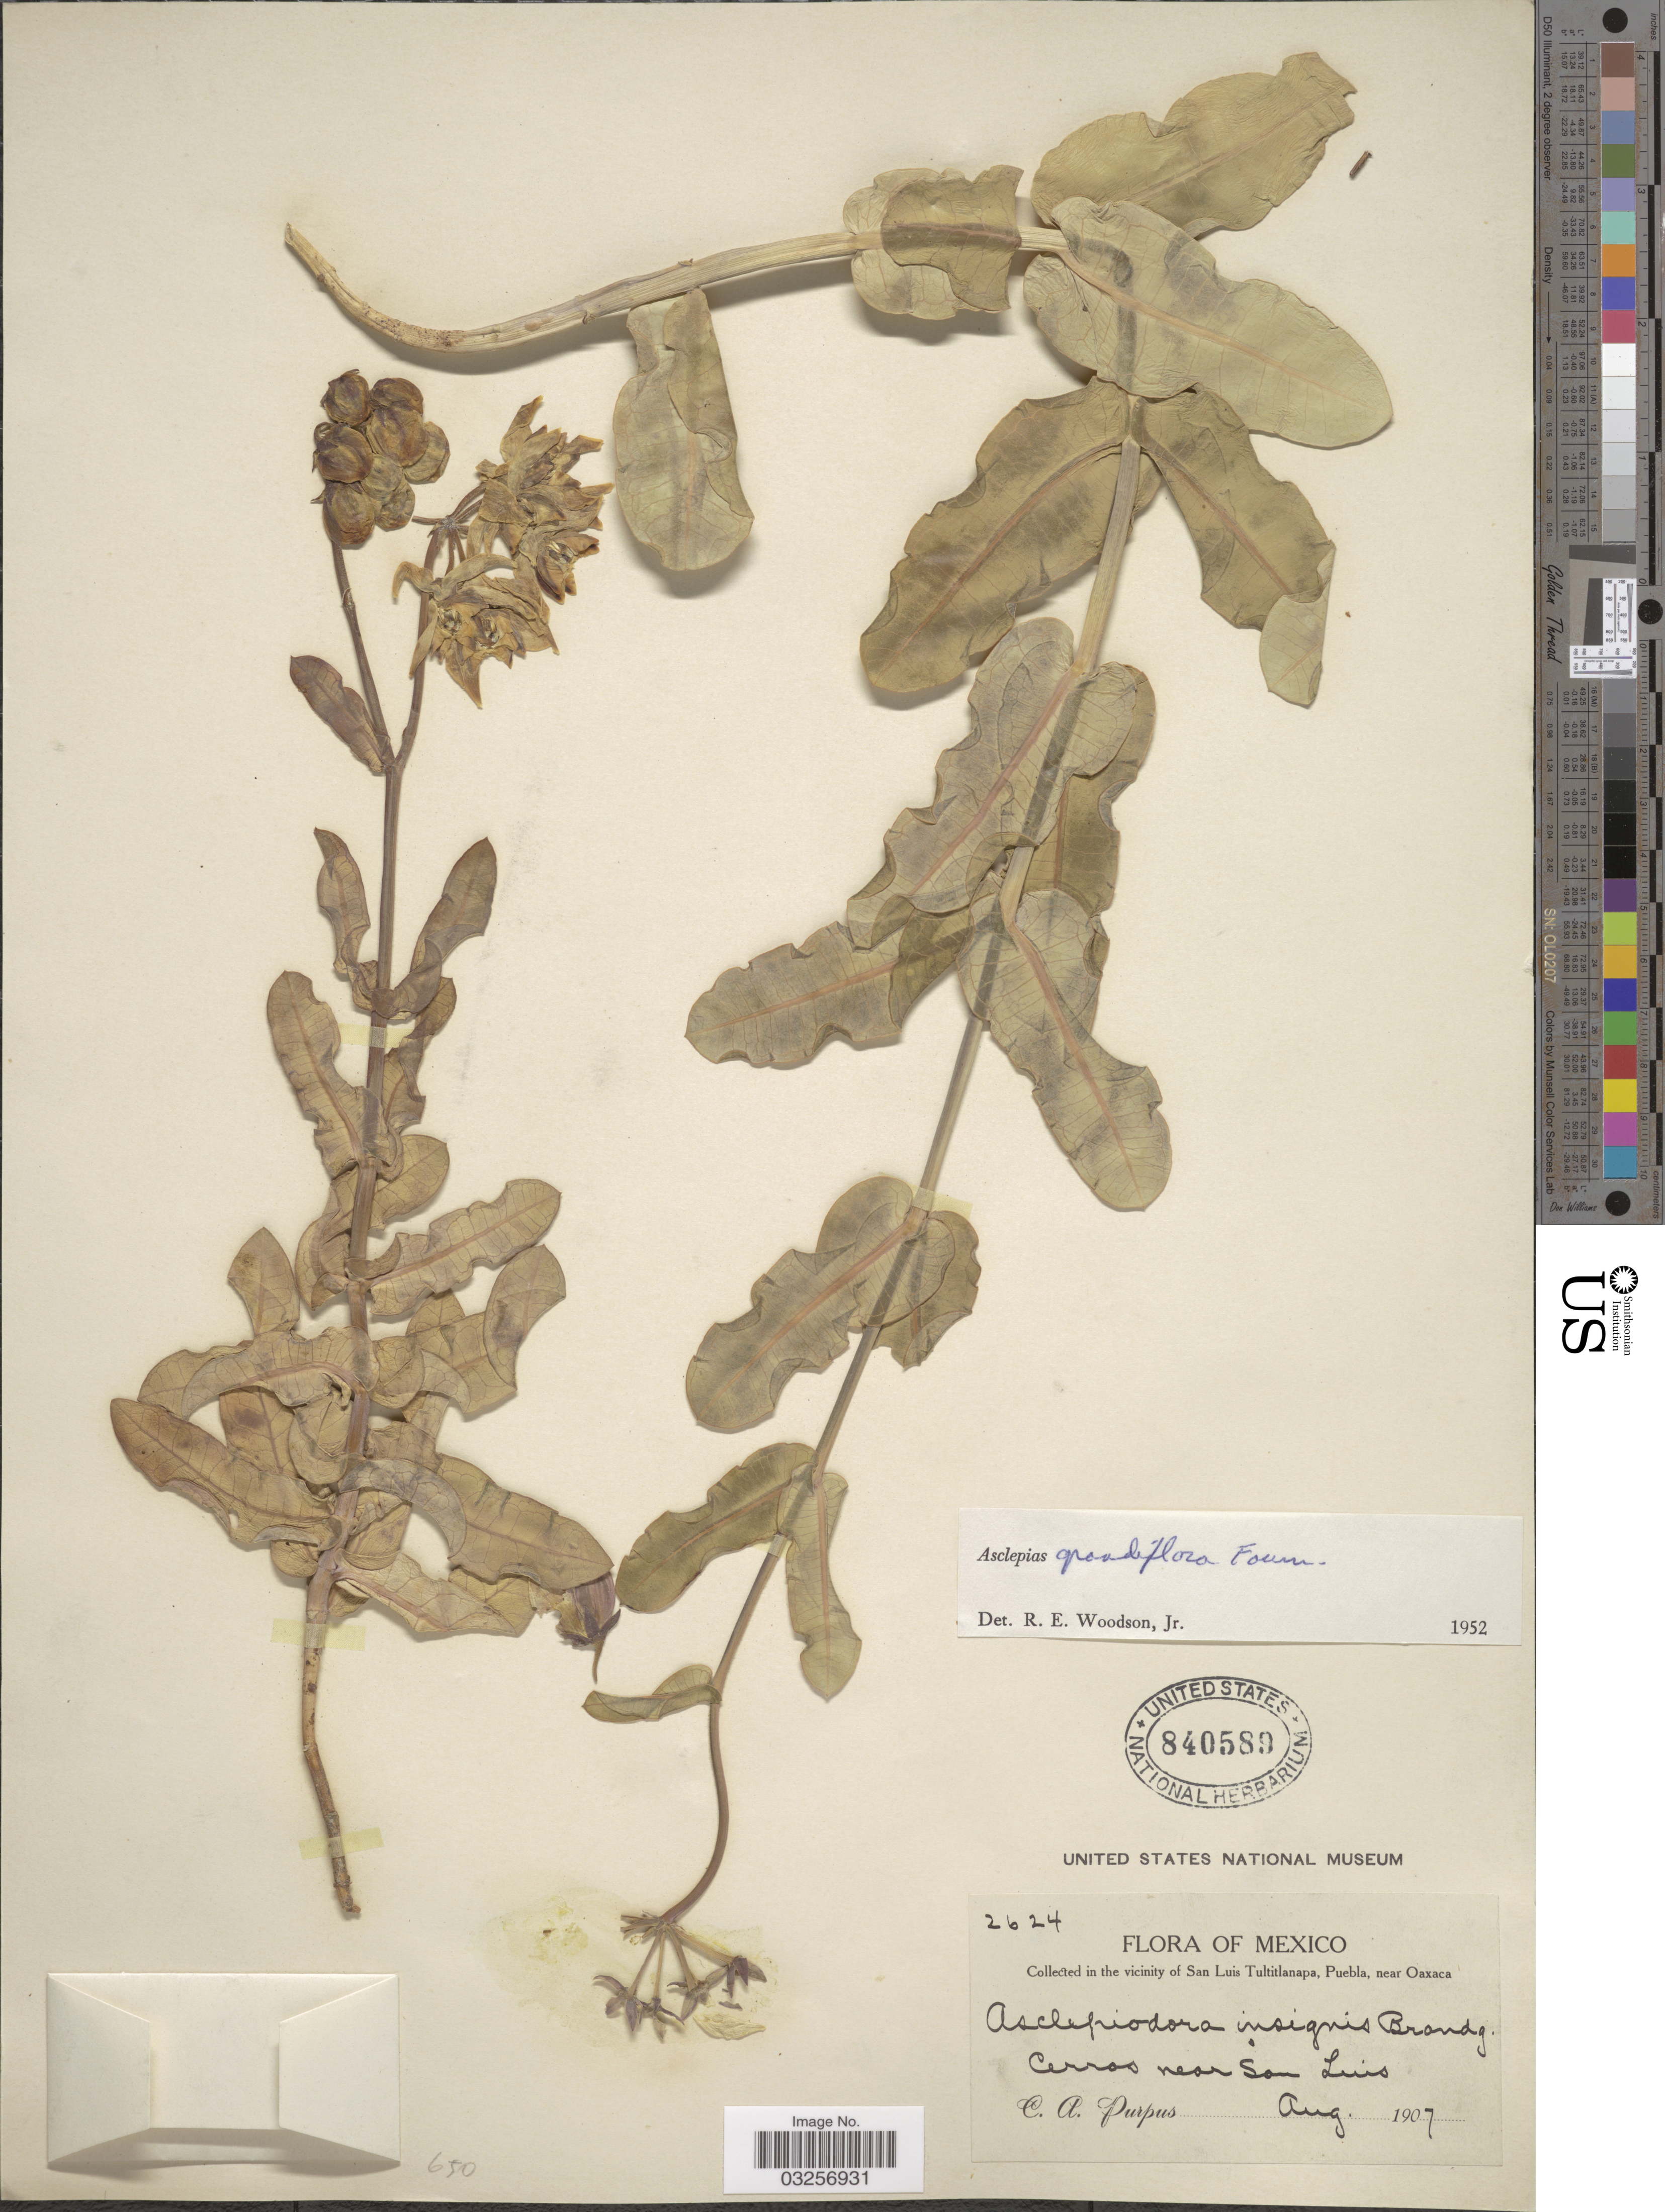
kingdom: Plantae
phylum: Tracheophyta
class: Magnoliopsida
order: Gentianales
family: Apocynaceae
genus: Asclepias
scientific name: Asclepias grandiflora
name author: L. f.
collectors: C. A. Purpus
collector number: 2624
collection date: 1907-08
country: Mexico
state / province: Puebla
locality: In the vicinity of San Luis Tultitlanapa, Puebla, near Oaxaca. Cerros near San Luis.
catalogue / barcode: US 840589